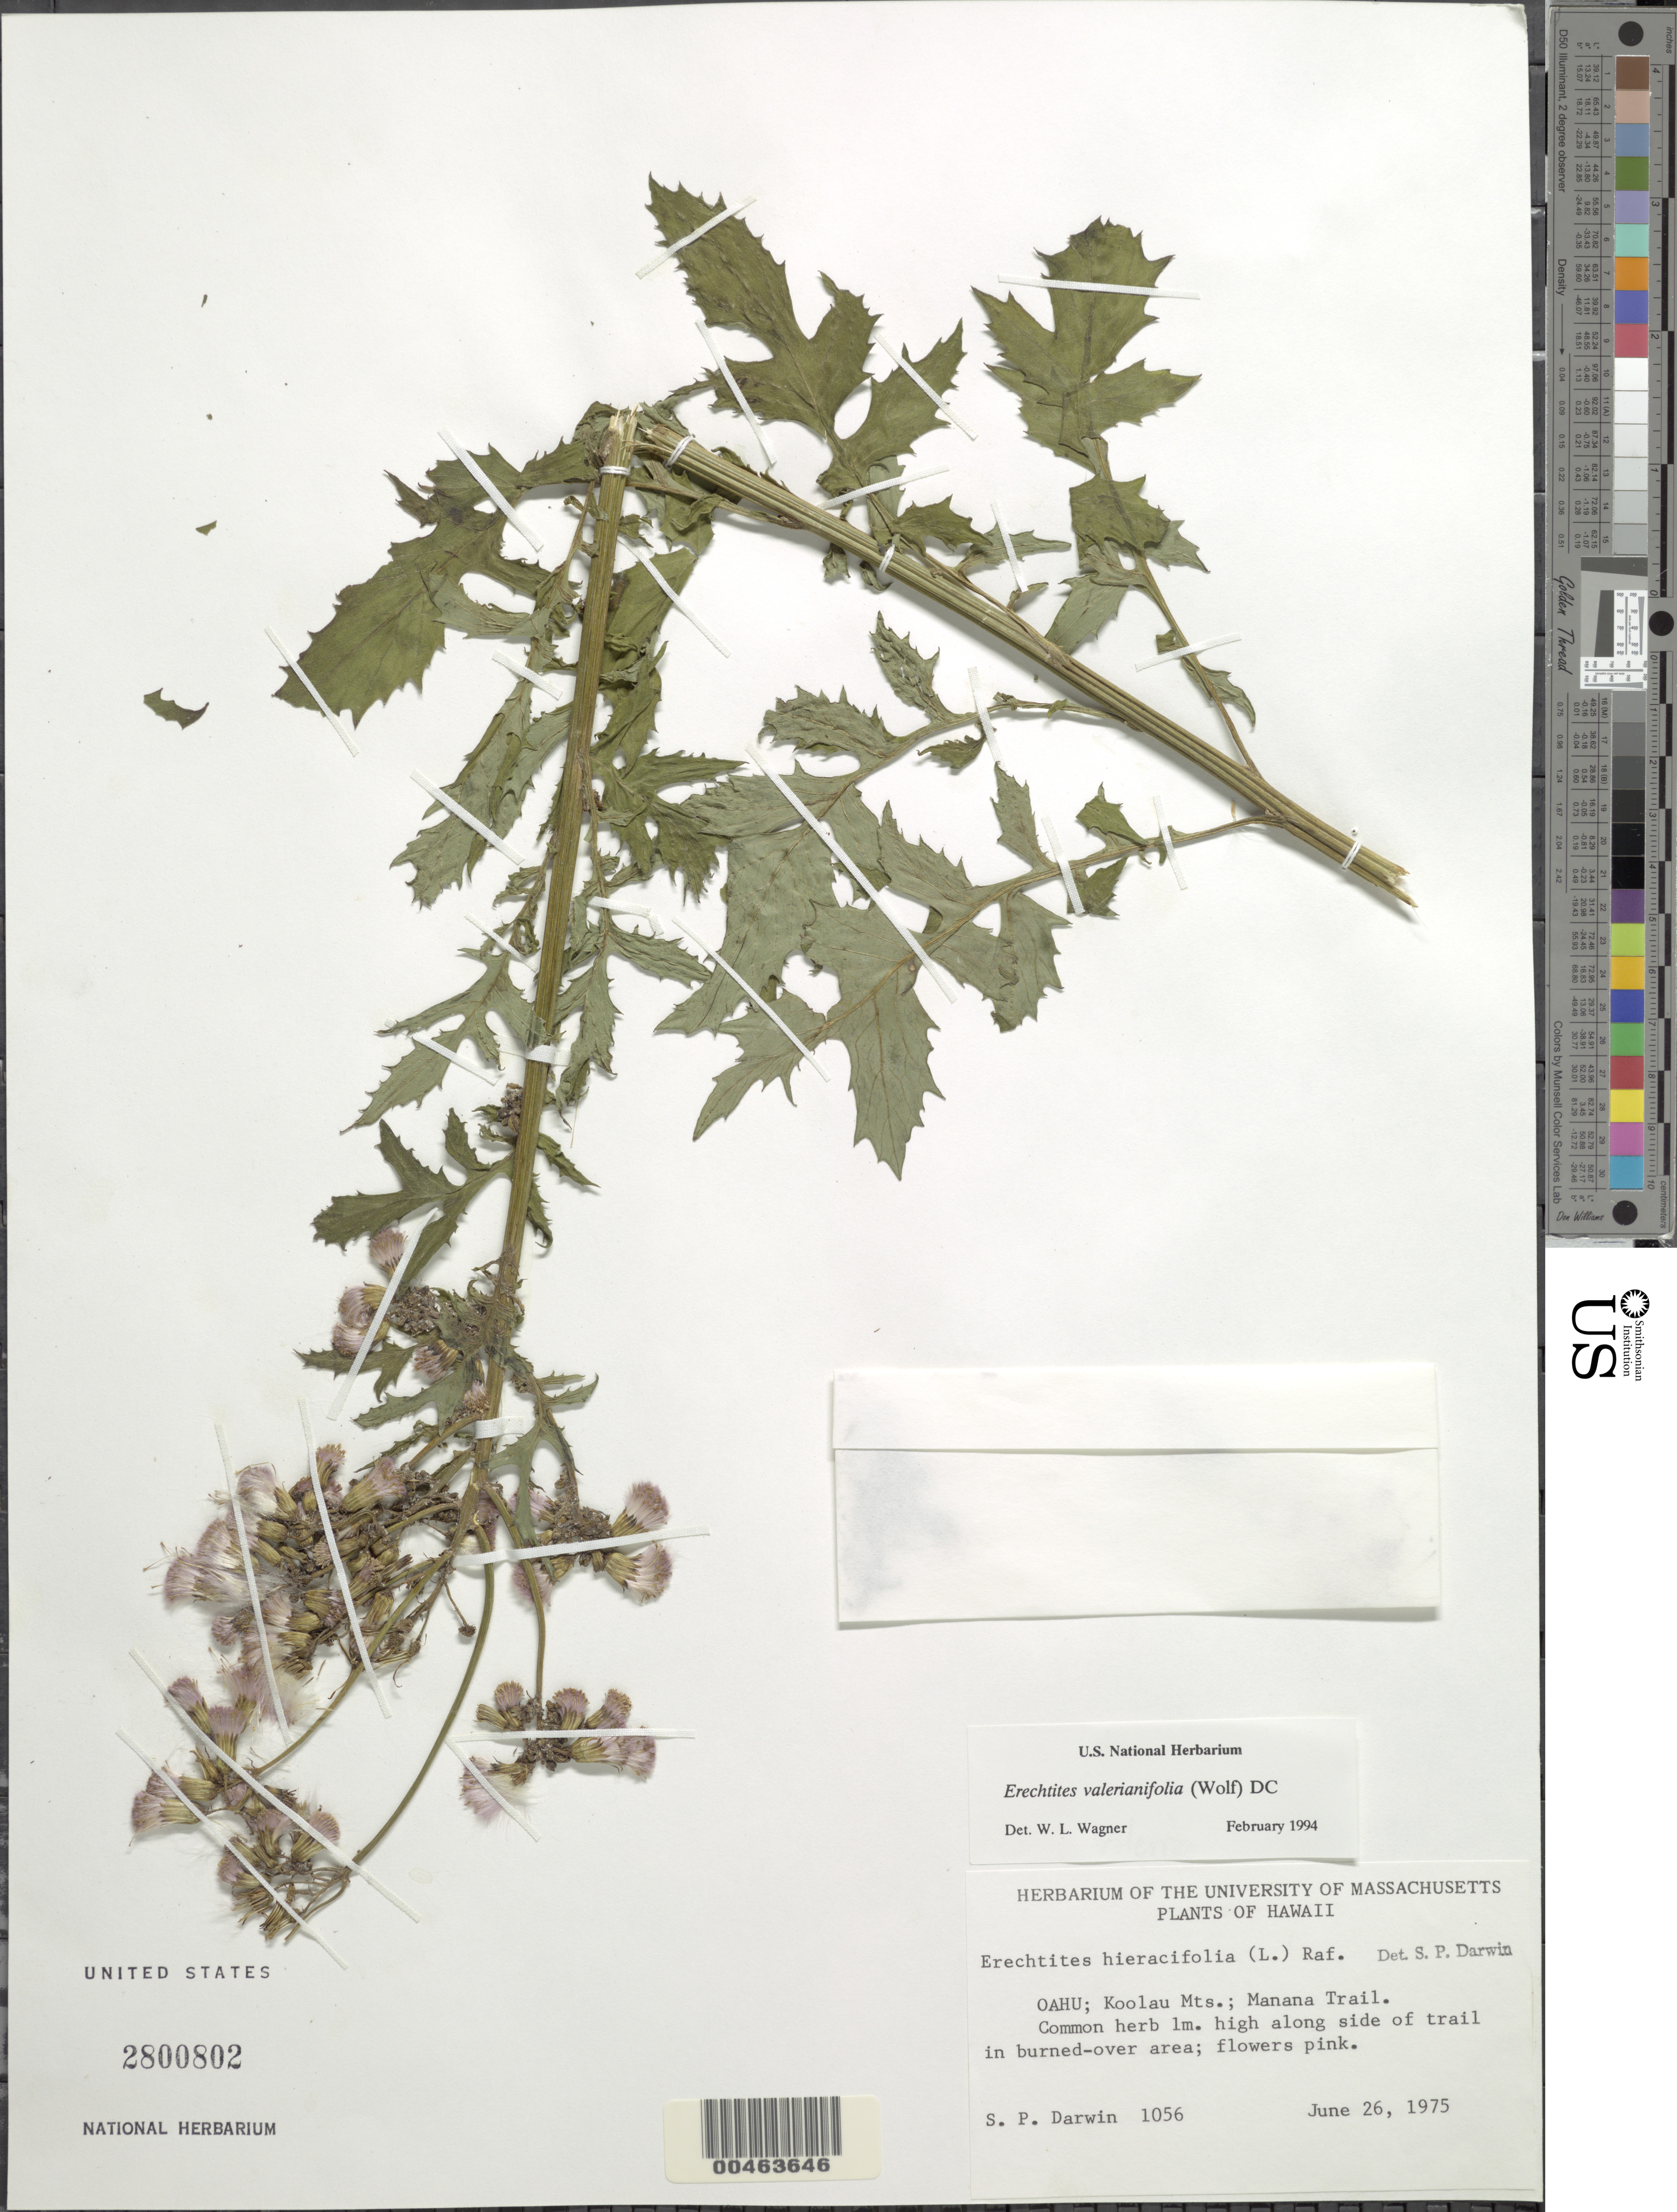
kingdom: Plantae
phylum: Tracheophyta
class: Magnoliopsida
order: Asterales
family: Asteraceae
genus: Erechtites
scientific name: Erechtites valerianifolius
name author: (Link ex Spreng.) DC.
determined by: Wagner, W. L., (BOT), Smithsonian Institution - National Museum of Natural History (UNITED STATES)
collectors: S. P. Darwin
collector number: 1056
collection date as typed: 26 Jun 1975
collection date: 1975-06-26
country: United States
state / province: Hawaii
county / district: Honolulu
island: Oahu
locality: Koolau Mts.; Manana Trail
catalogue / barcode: US 2800802